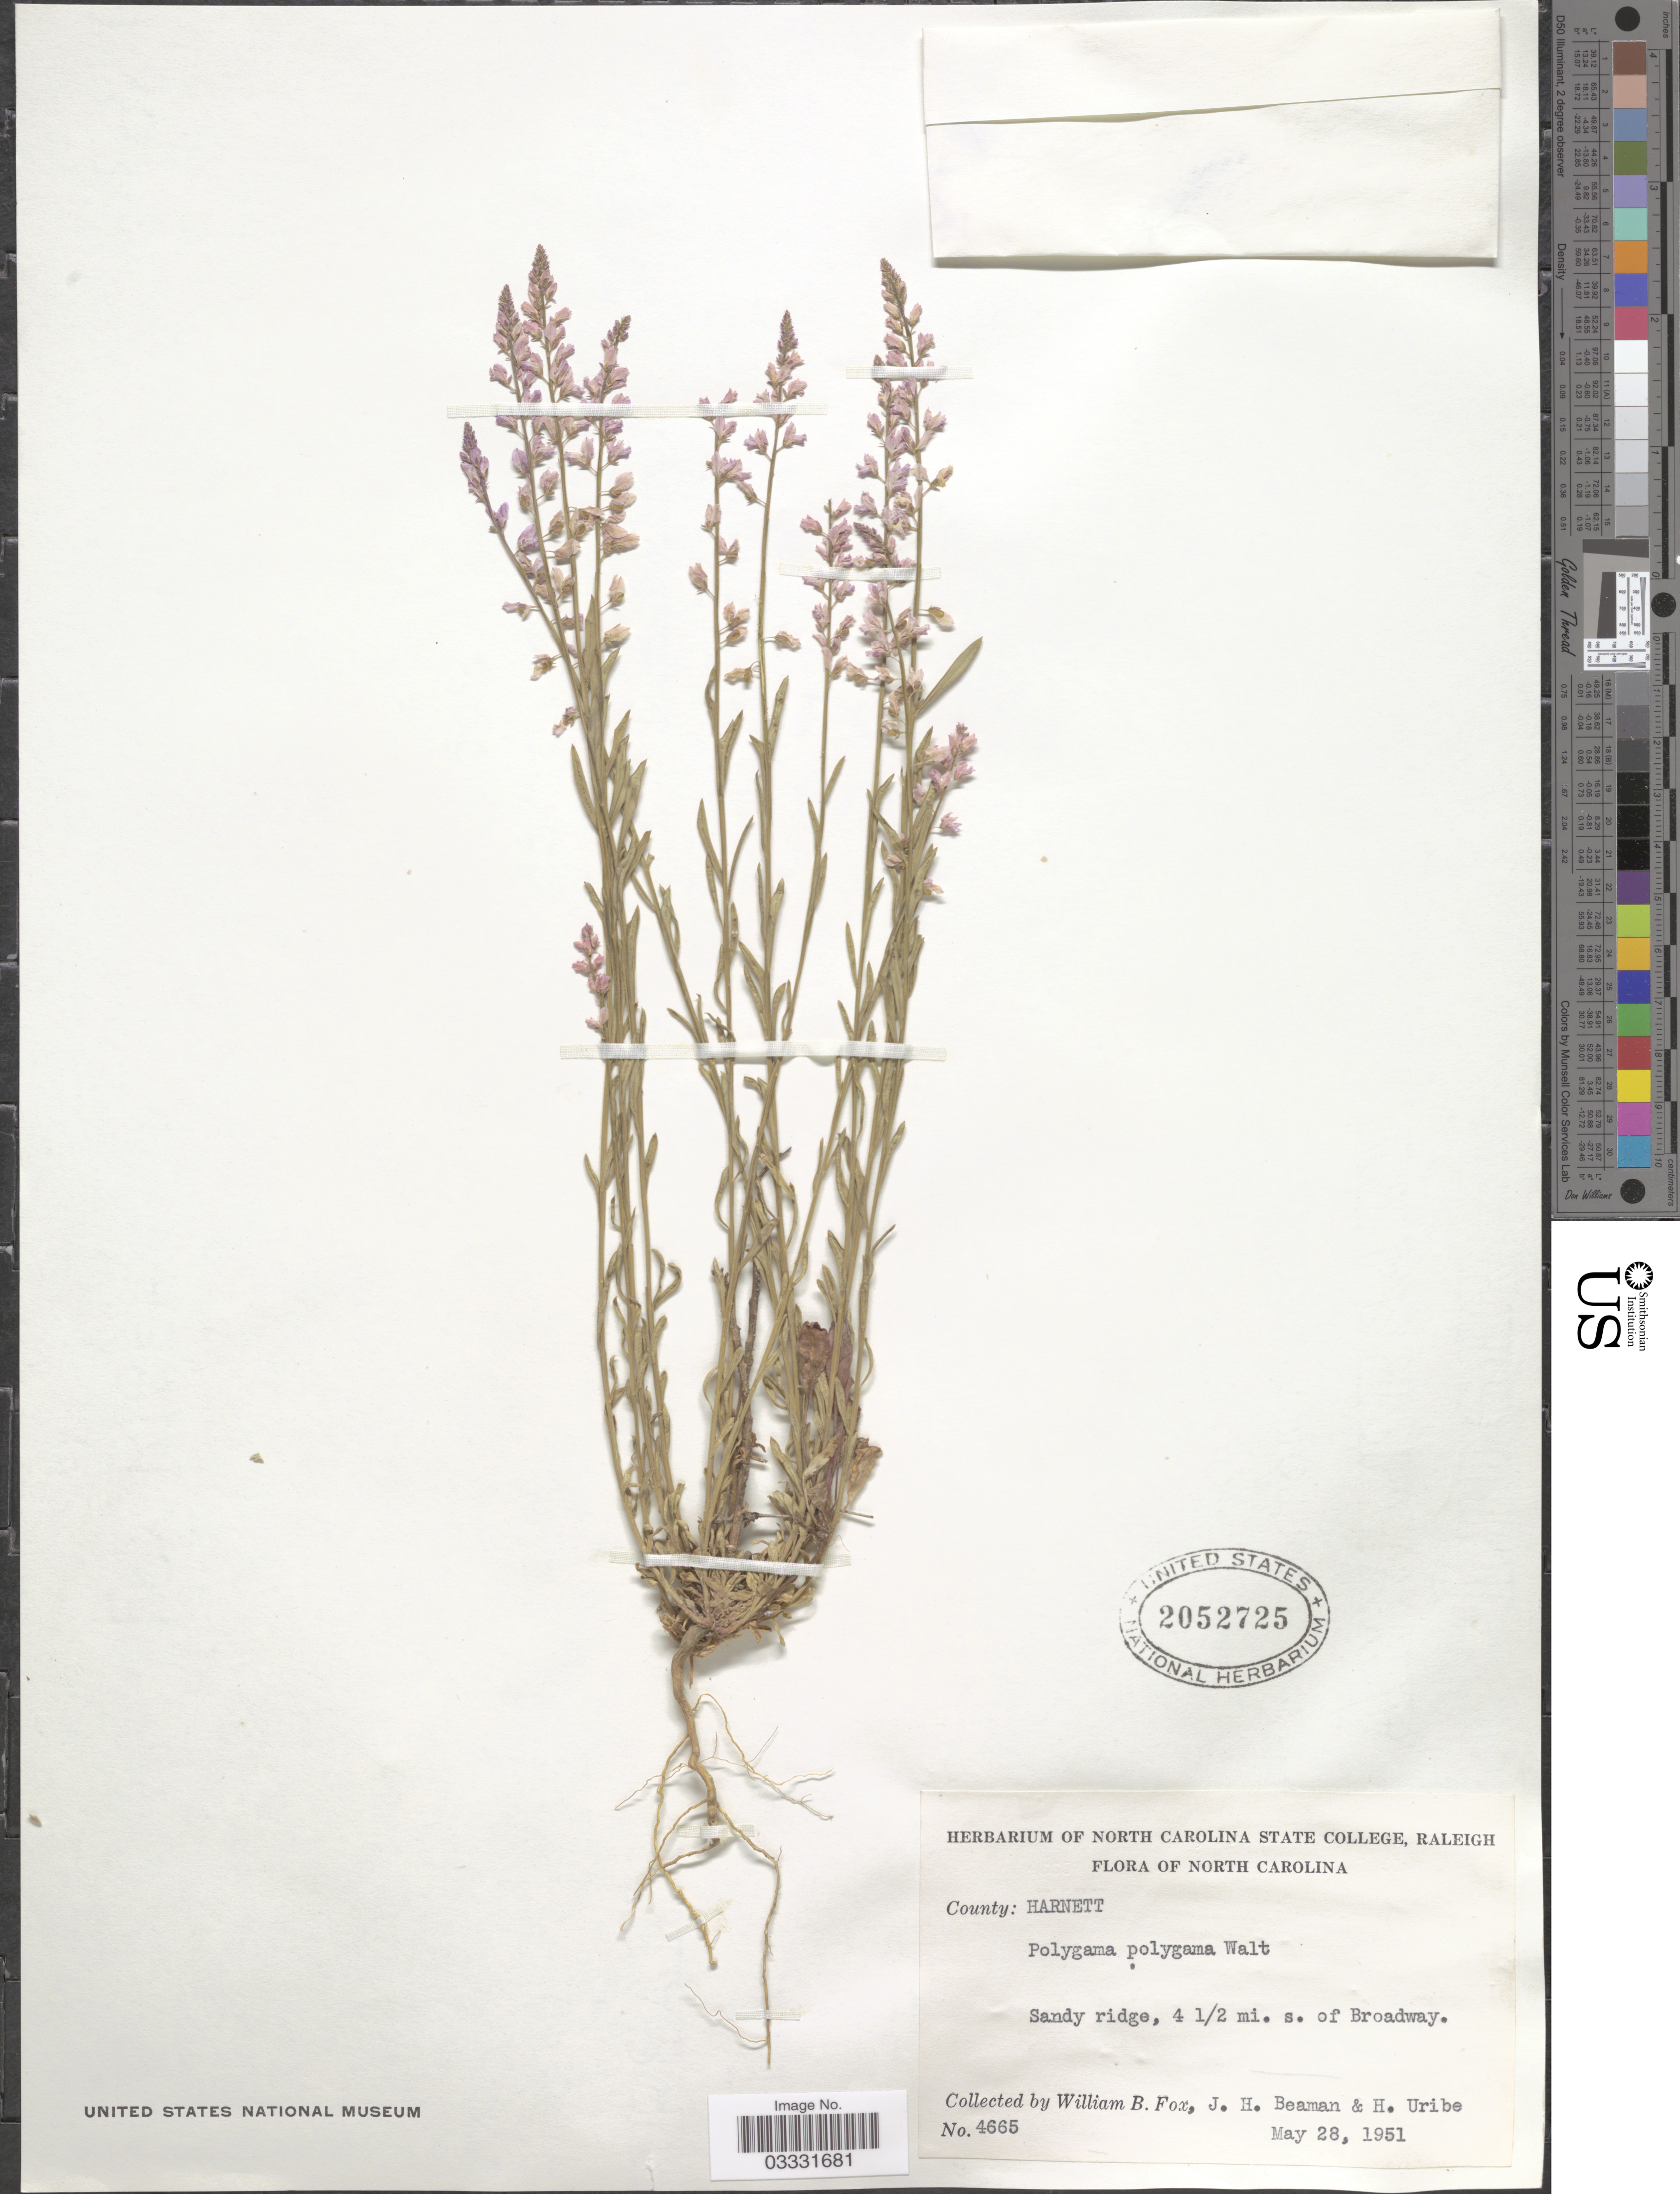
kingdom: Plantae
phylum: Tracheophyta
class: Magnoliopsida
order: Fabales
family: Polygalaceae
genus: Polygala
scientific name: Polygala polygama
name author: Walter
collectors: W. Fox, J. H. Beaman & H. Uribe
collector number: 4665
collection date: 1951-05-28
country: United States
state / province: North Carolina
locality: County: Harnett. Sandy ridge, 4 ½ mi. s. of Broadway.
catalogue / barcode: US 2052725